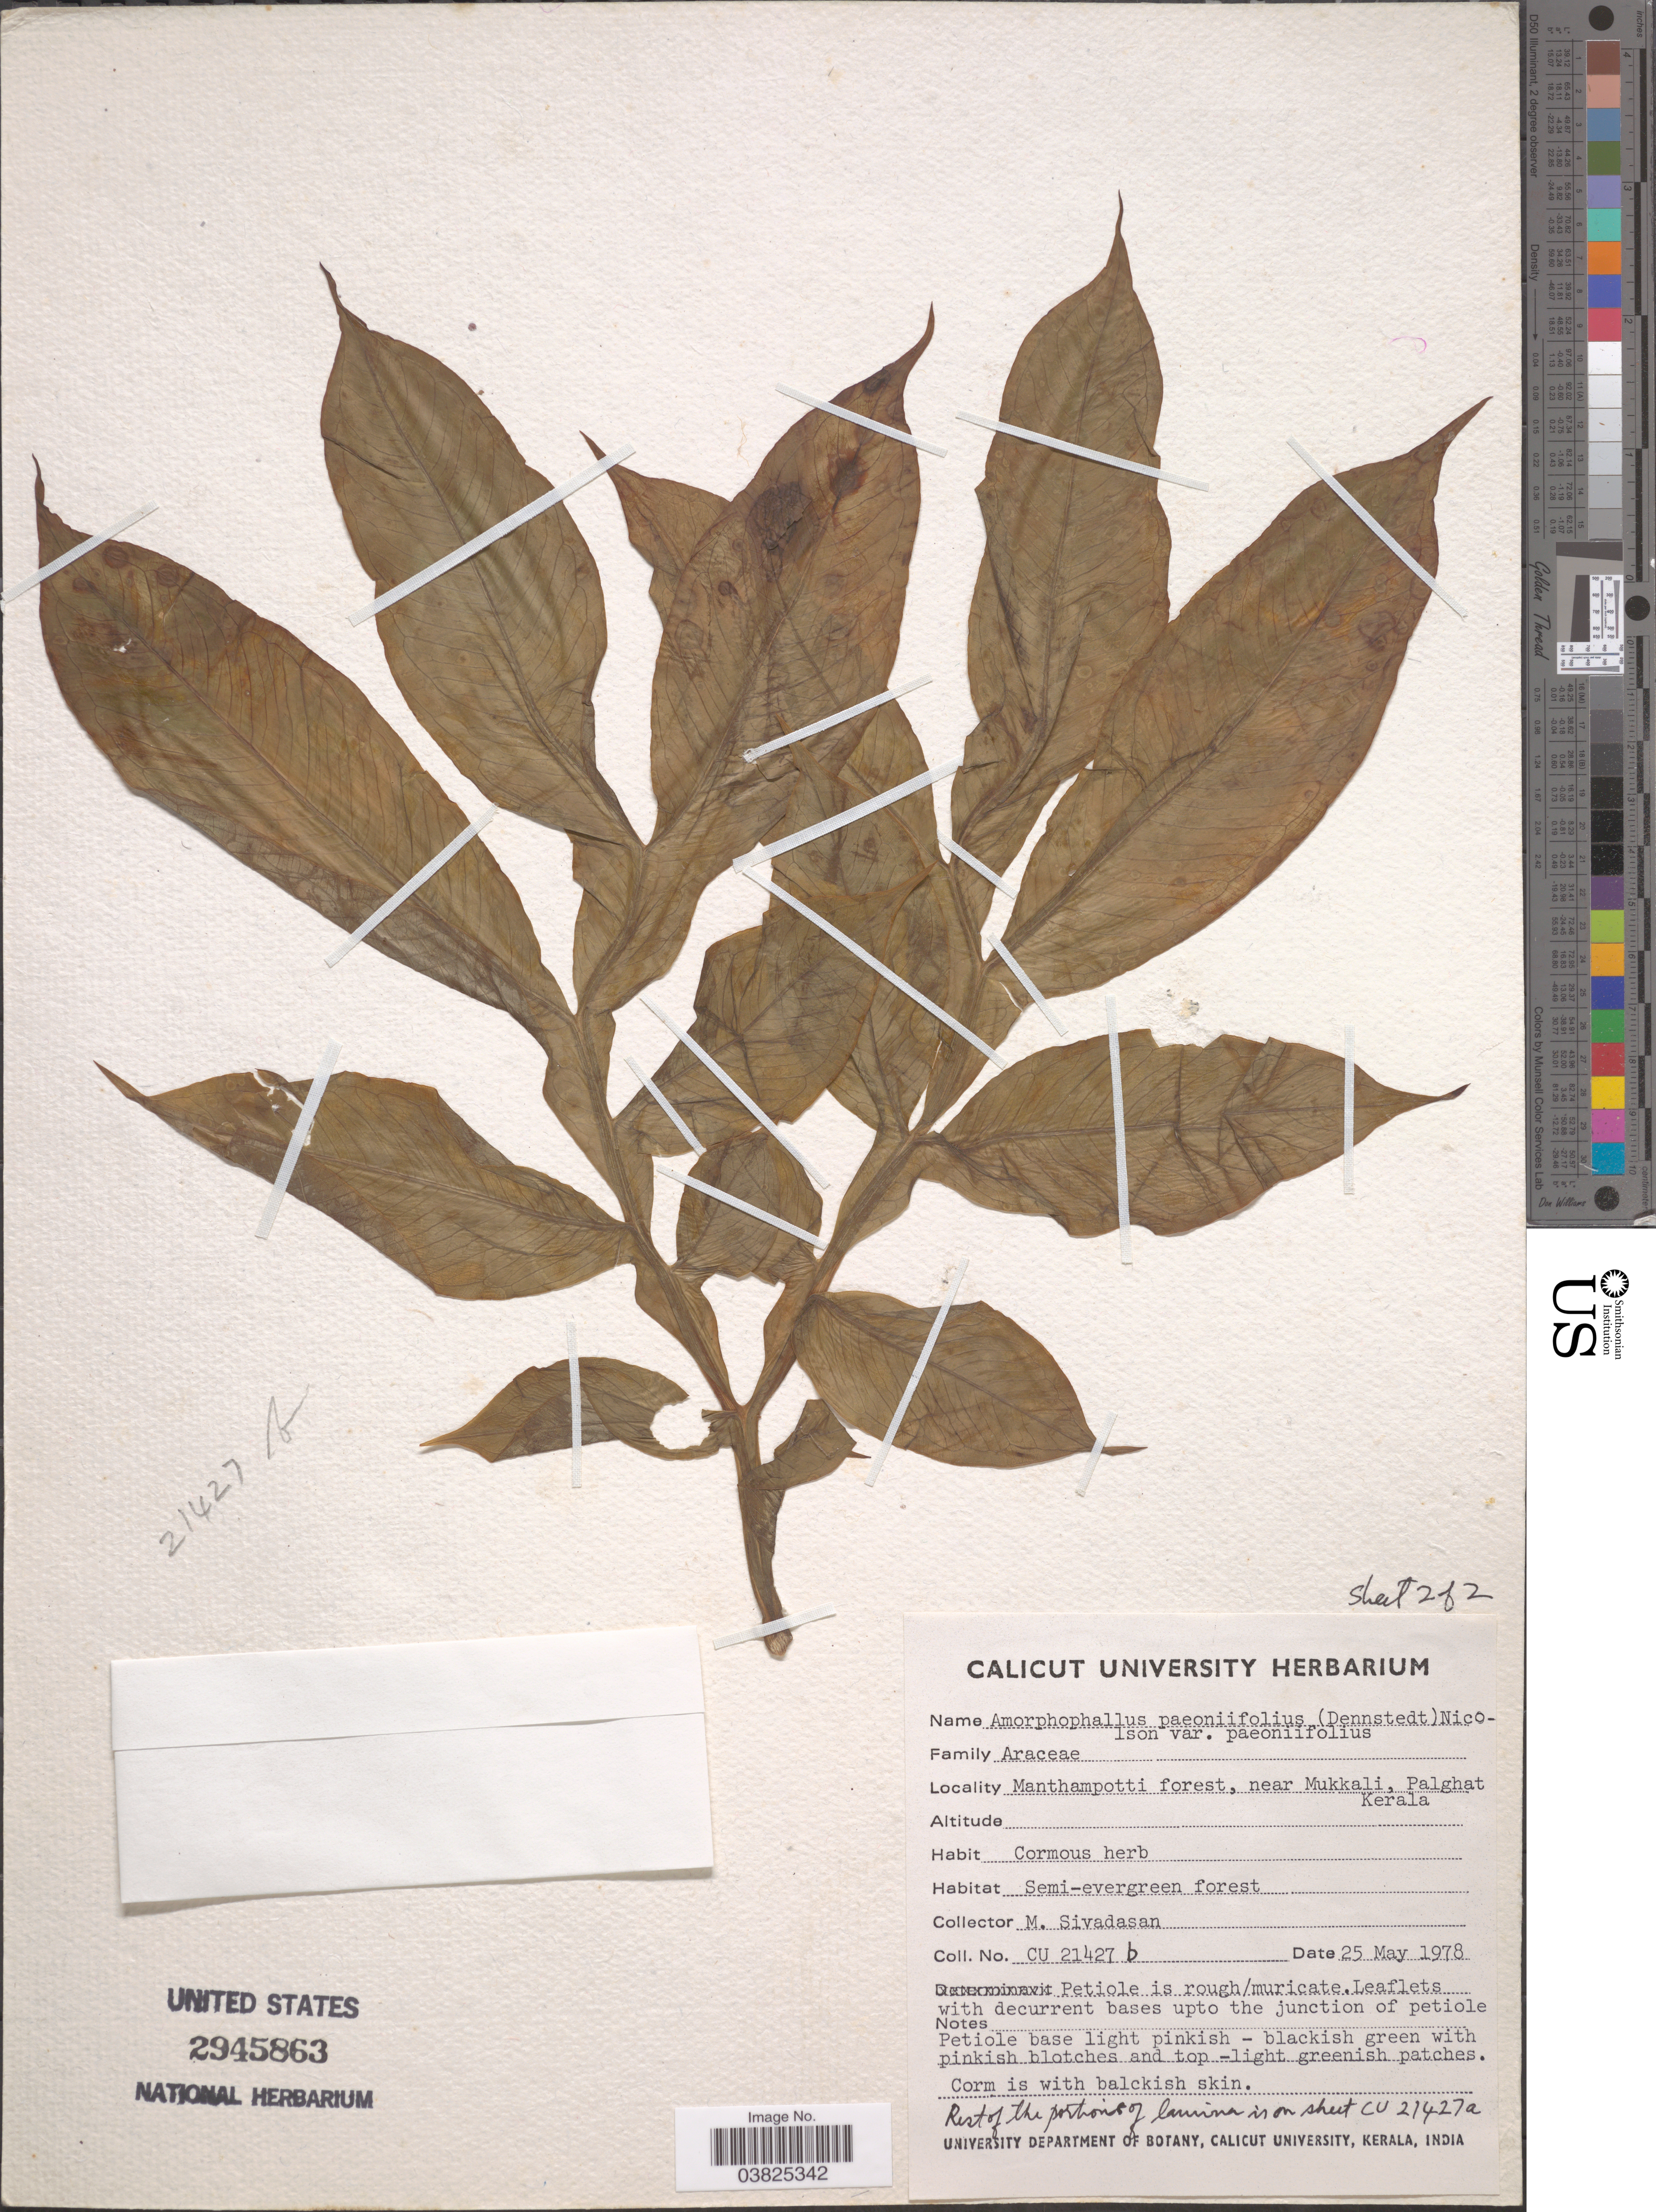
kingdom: Plantae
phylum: Tracheophyta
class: Liliopsida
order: Alismatales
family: Araceae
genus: Amorphophallus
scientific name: Amorphophallus paeoniifolius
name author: (Dennst.) Nicolson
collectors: M. Sivadasan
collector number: CU 21427b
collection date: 1978-05-25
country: India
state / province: Kerala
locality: Manthampotti forest, near Mukkali, Palghat.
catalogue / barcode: US 2945863